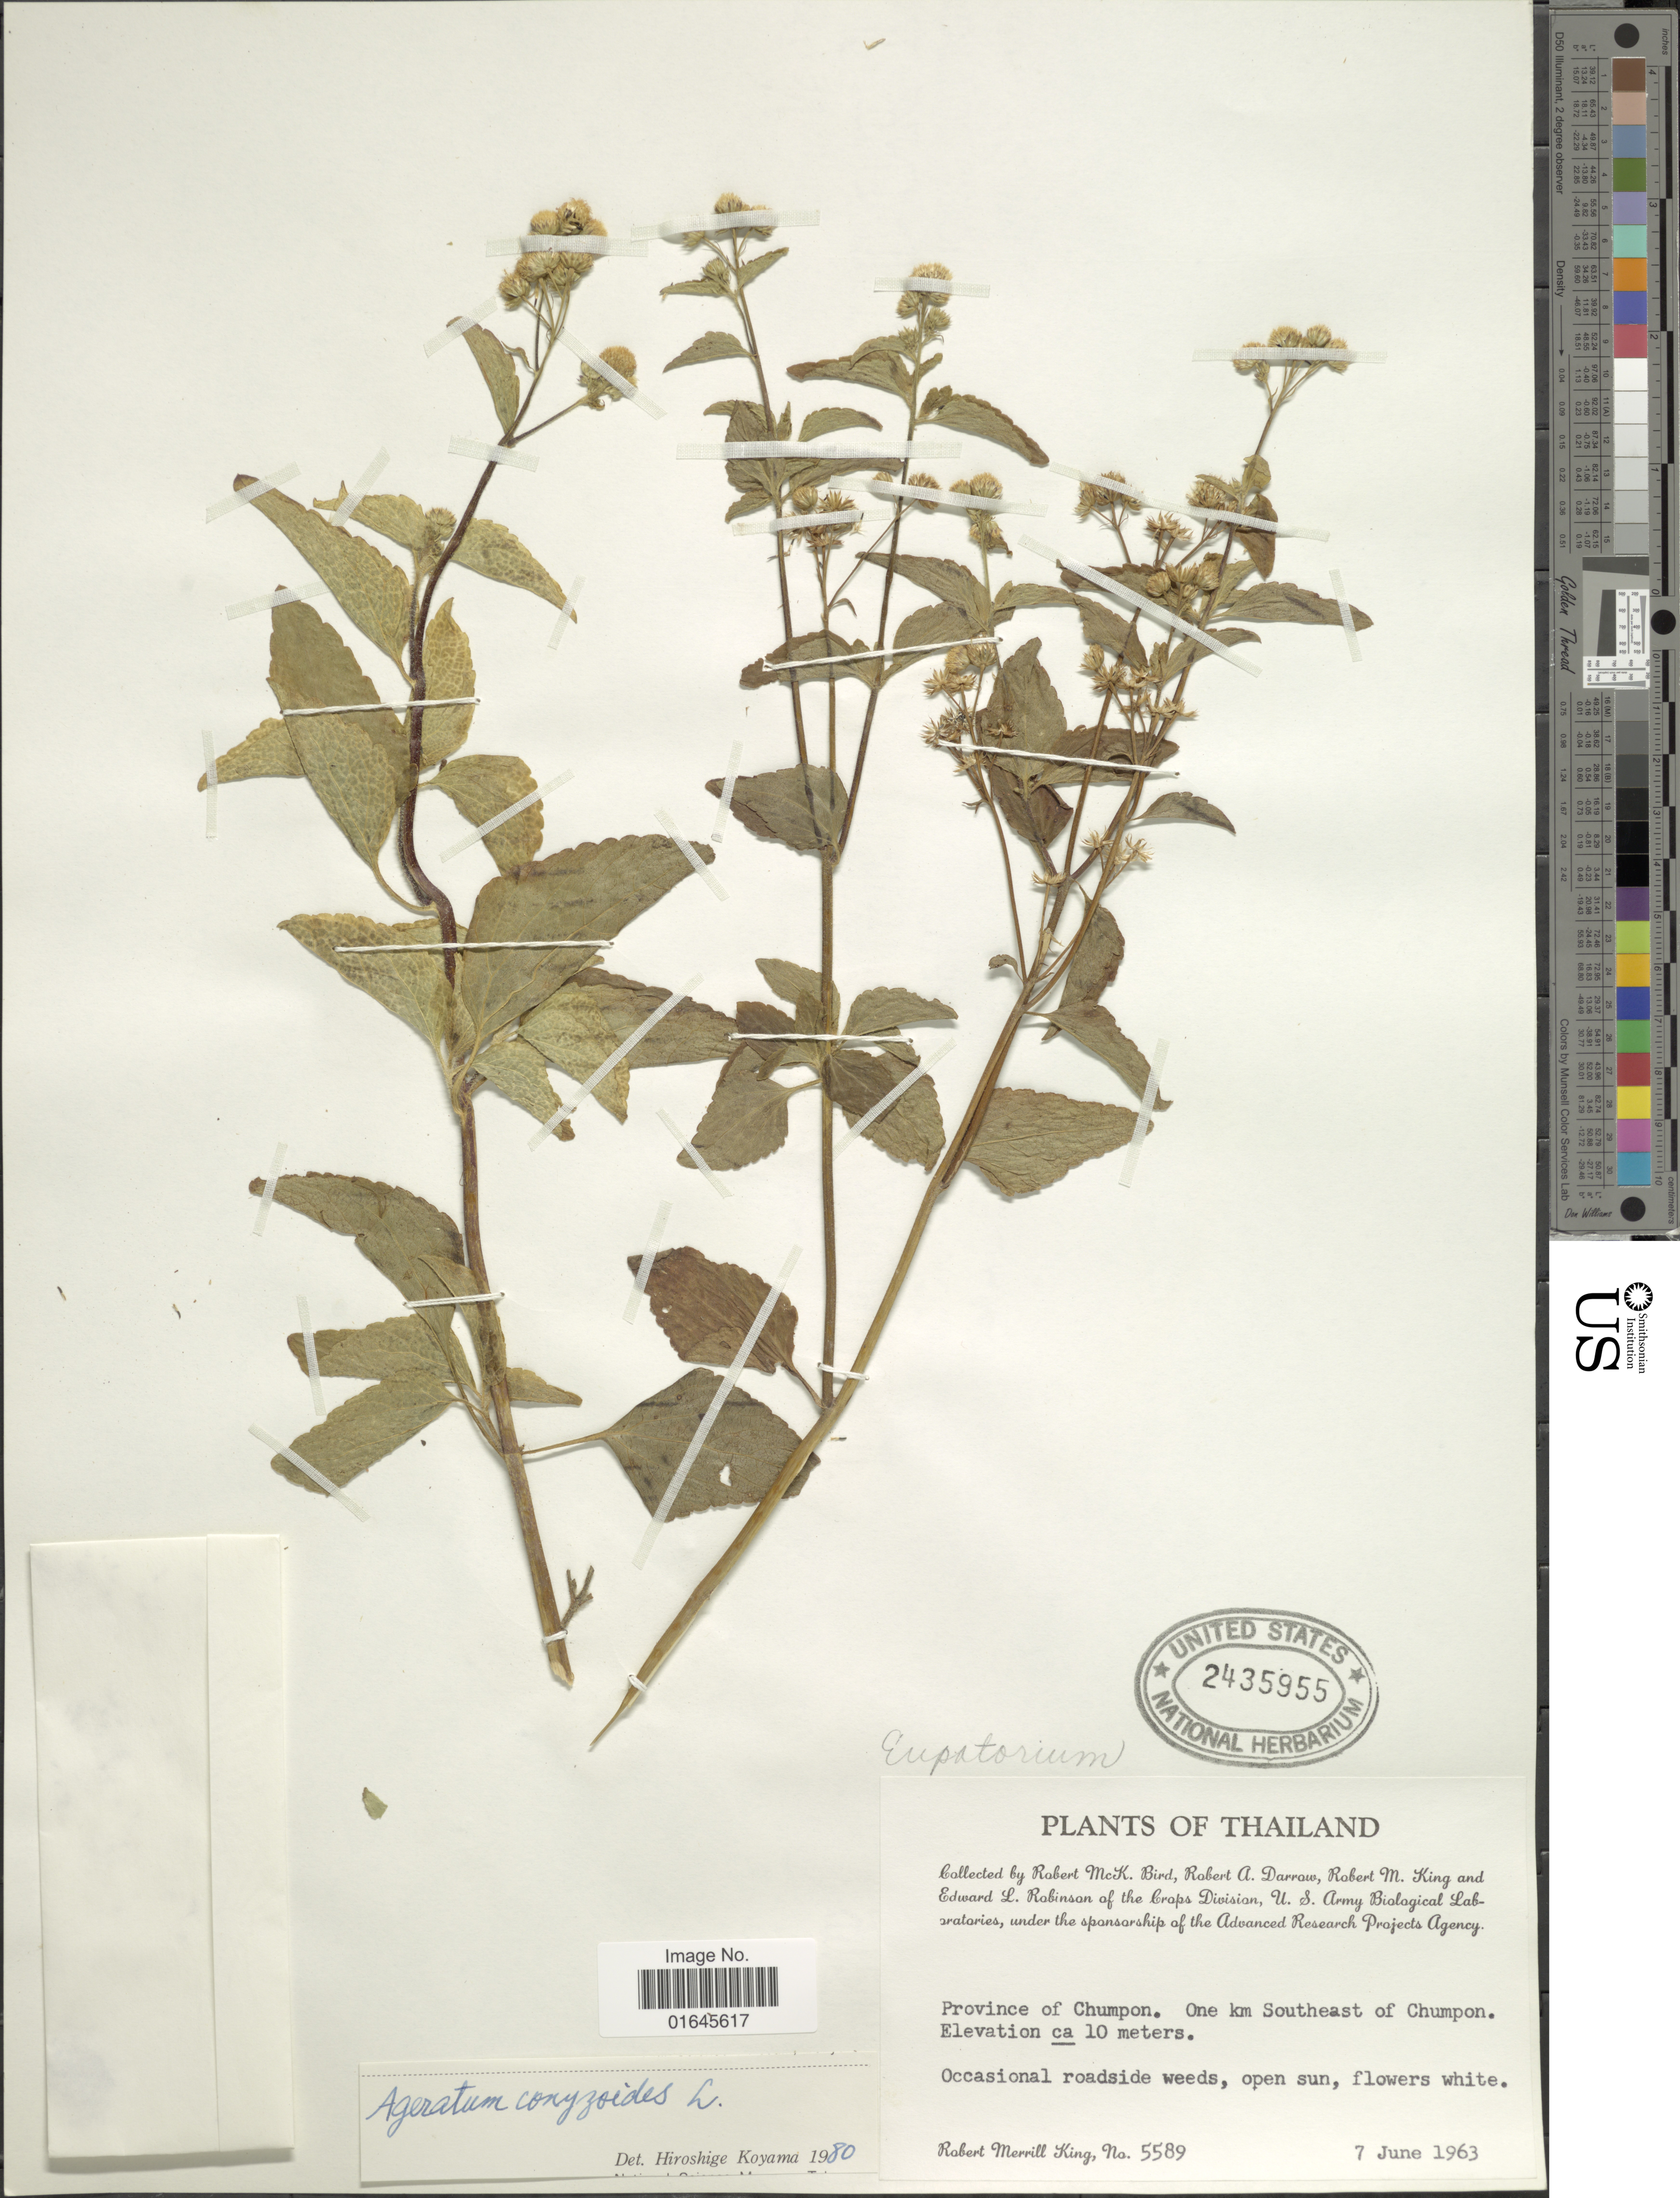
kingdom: Plantae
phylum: Tracheophyta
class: Magnoliopsida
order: Asterales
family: Asteraceae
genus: Ageratum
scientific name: Ageratum conyzoides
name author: L.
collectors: R. M. King, R. M. Bird, R. A. Darrow & E. L. Robinson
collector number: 5589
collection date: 1963-06-07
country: Thailand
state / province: Chumpon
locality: One km Southeast of Chumpon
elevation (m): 10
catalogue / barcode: US 2435955